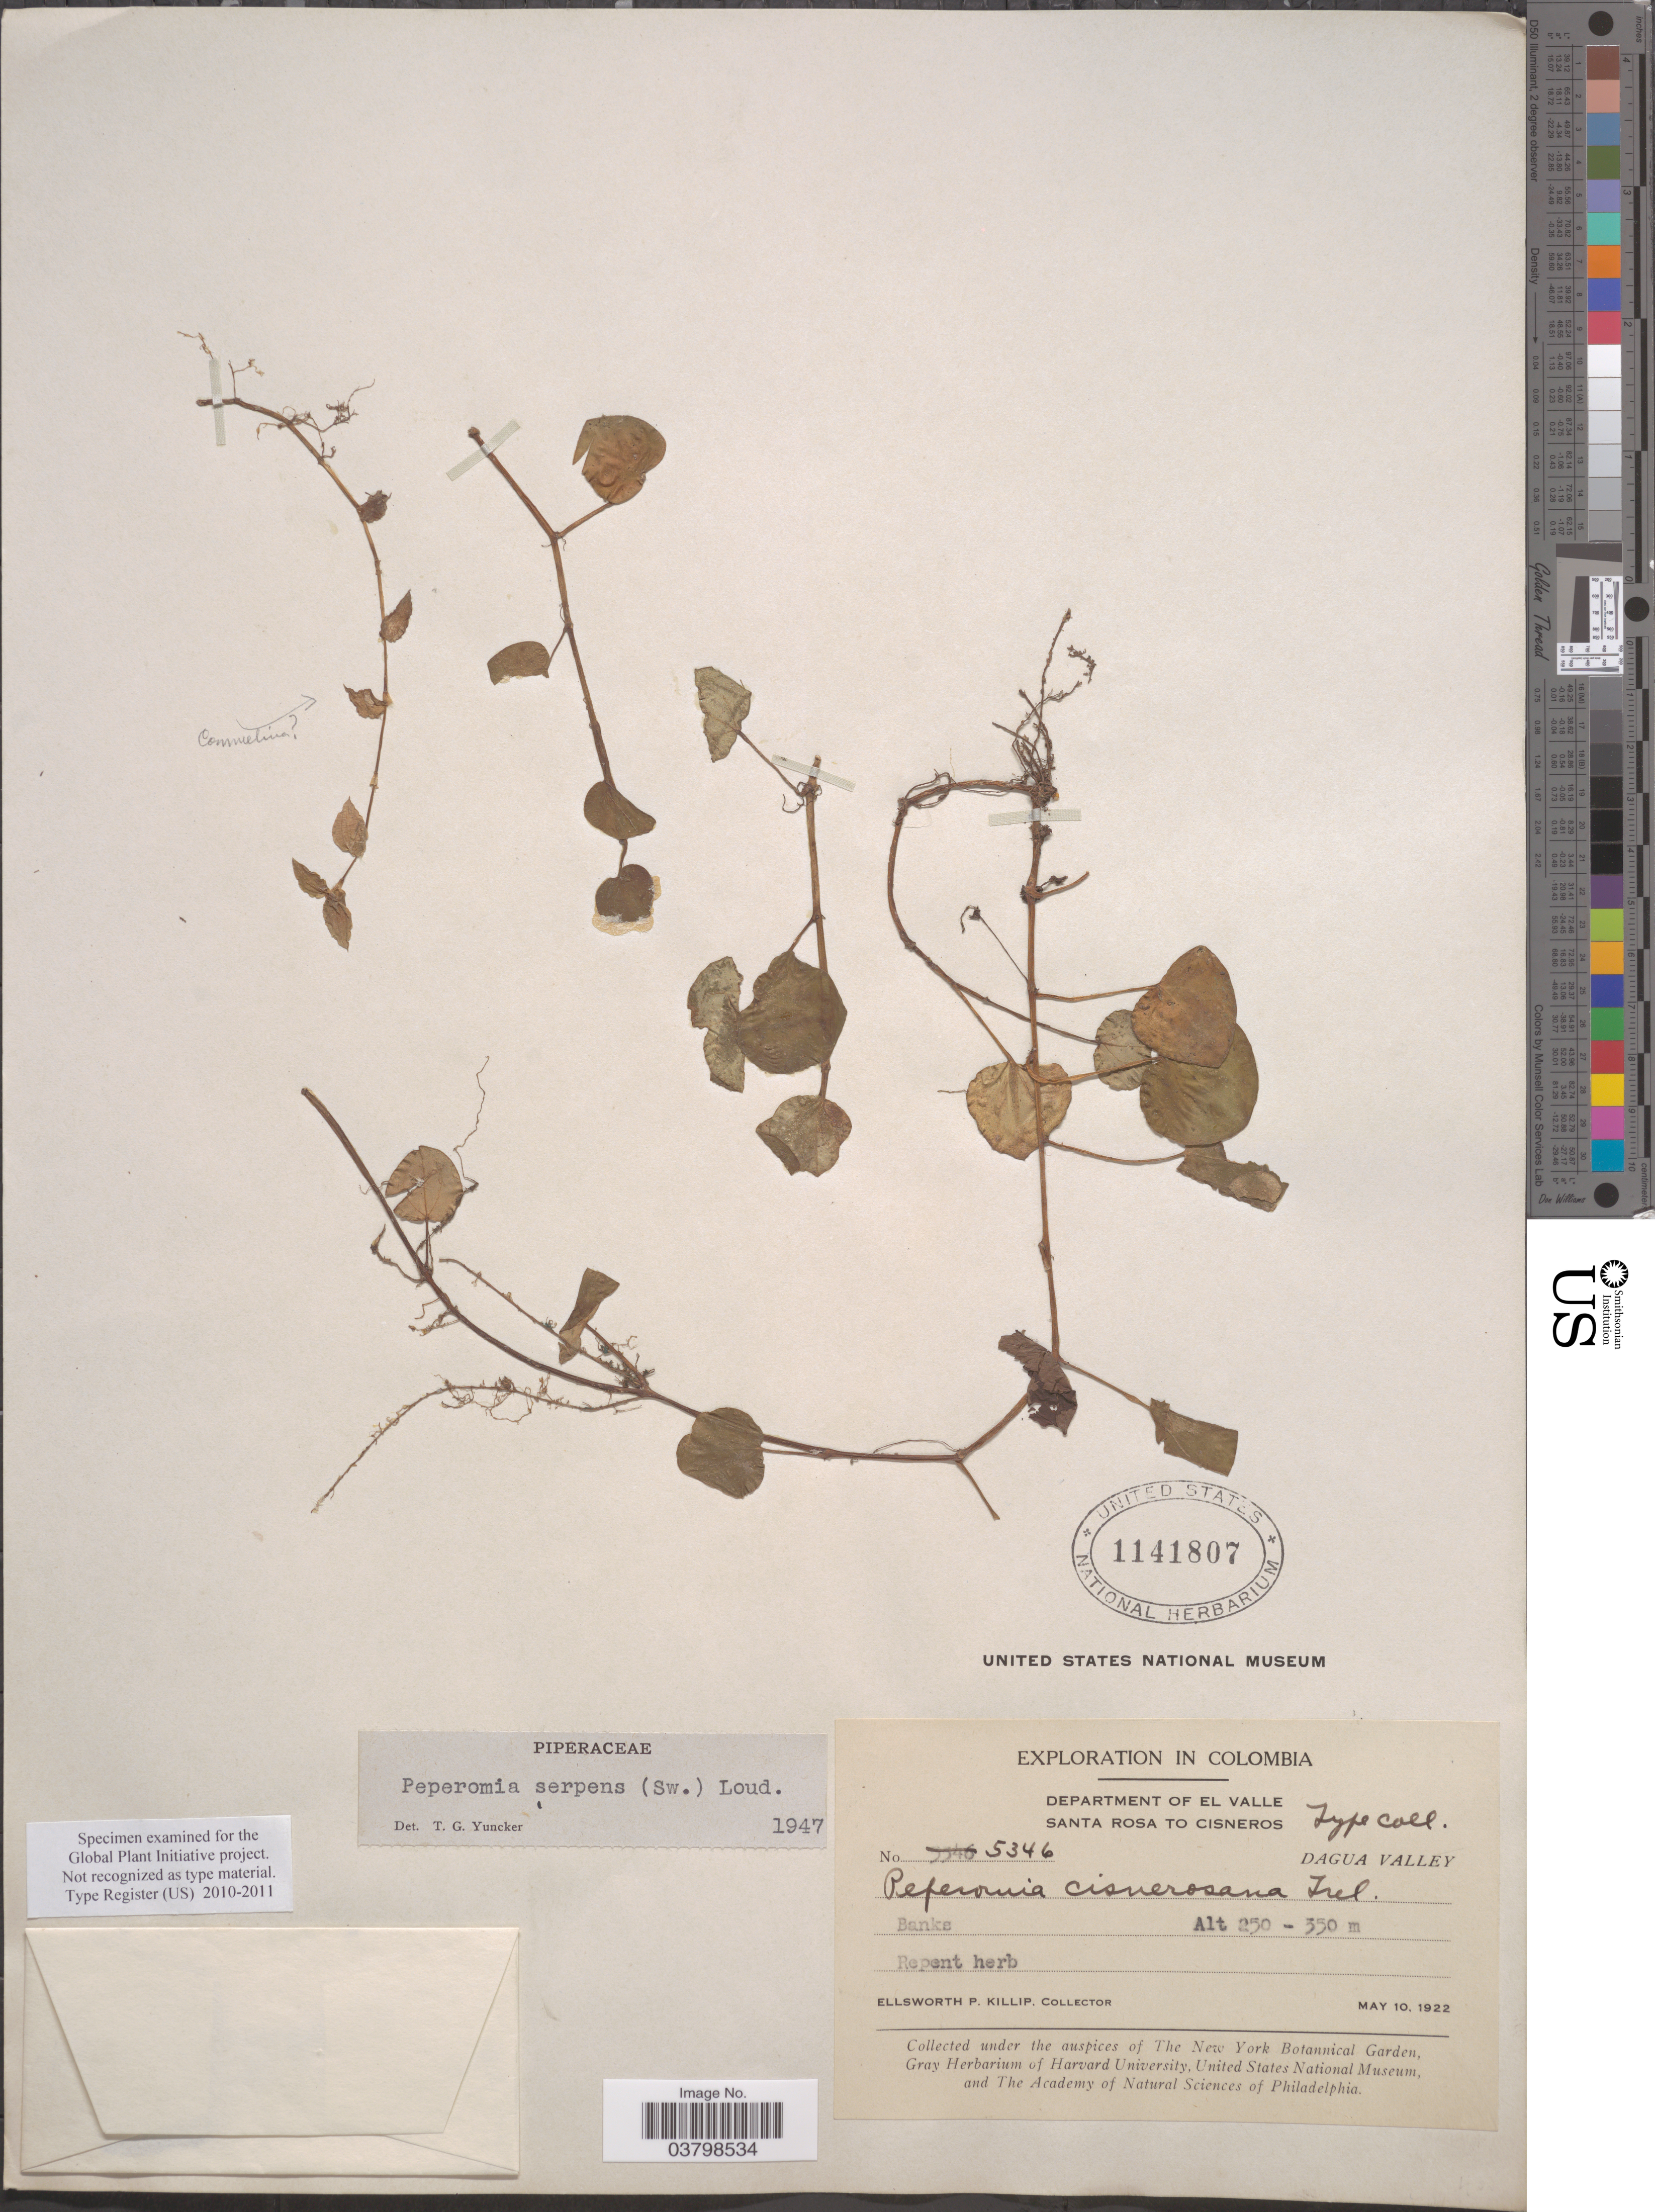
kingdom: Plantae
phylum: Tracheophyta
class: Magnoliopsida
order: Piperales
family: Piperaceae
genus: Peperomia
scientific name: Peperomia serpens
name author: (Sw.) Loudon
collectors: E. P. Killip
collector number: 5346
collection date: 1922-05-10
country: Colombia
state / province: Valle del Cauca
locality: Department of El Valle, Santa Rosa to Cisneros, Dagua Valley.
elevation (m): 250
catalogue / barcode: US 1141807